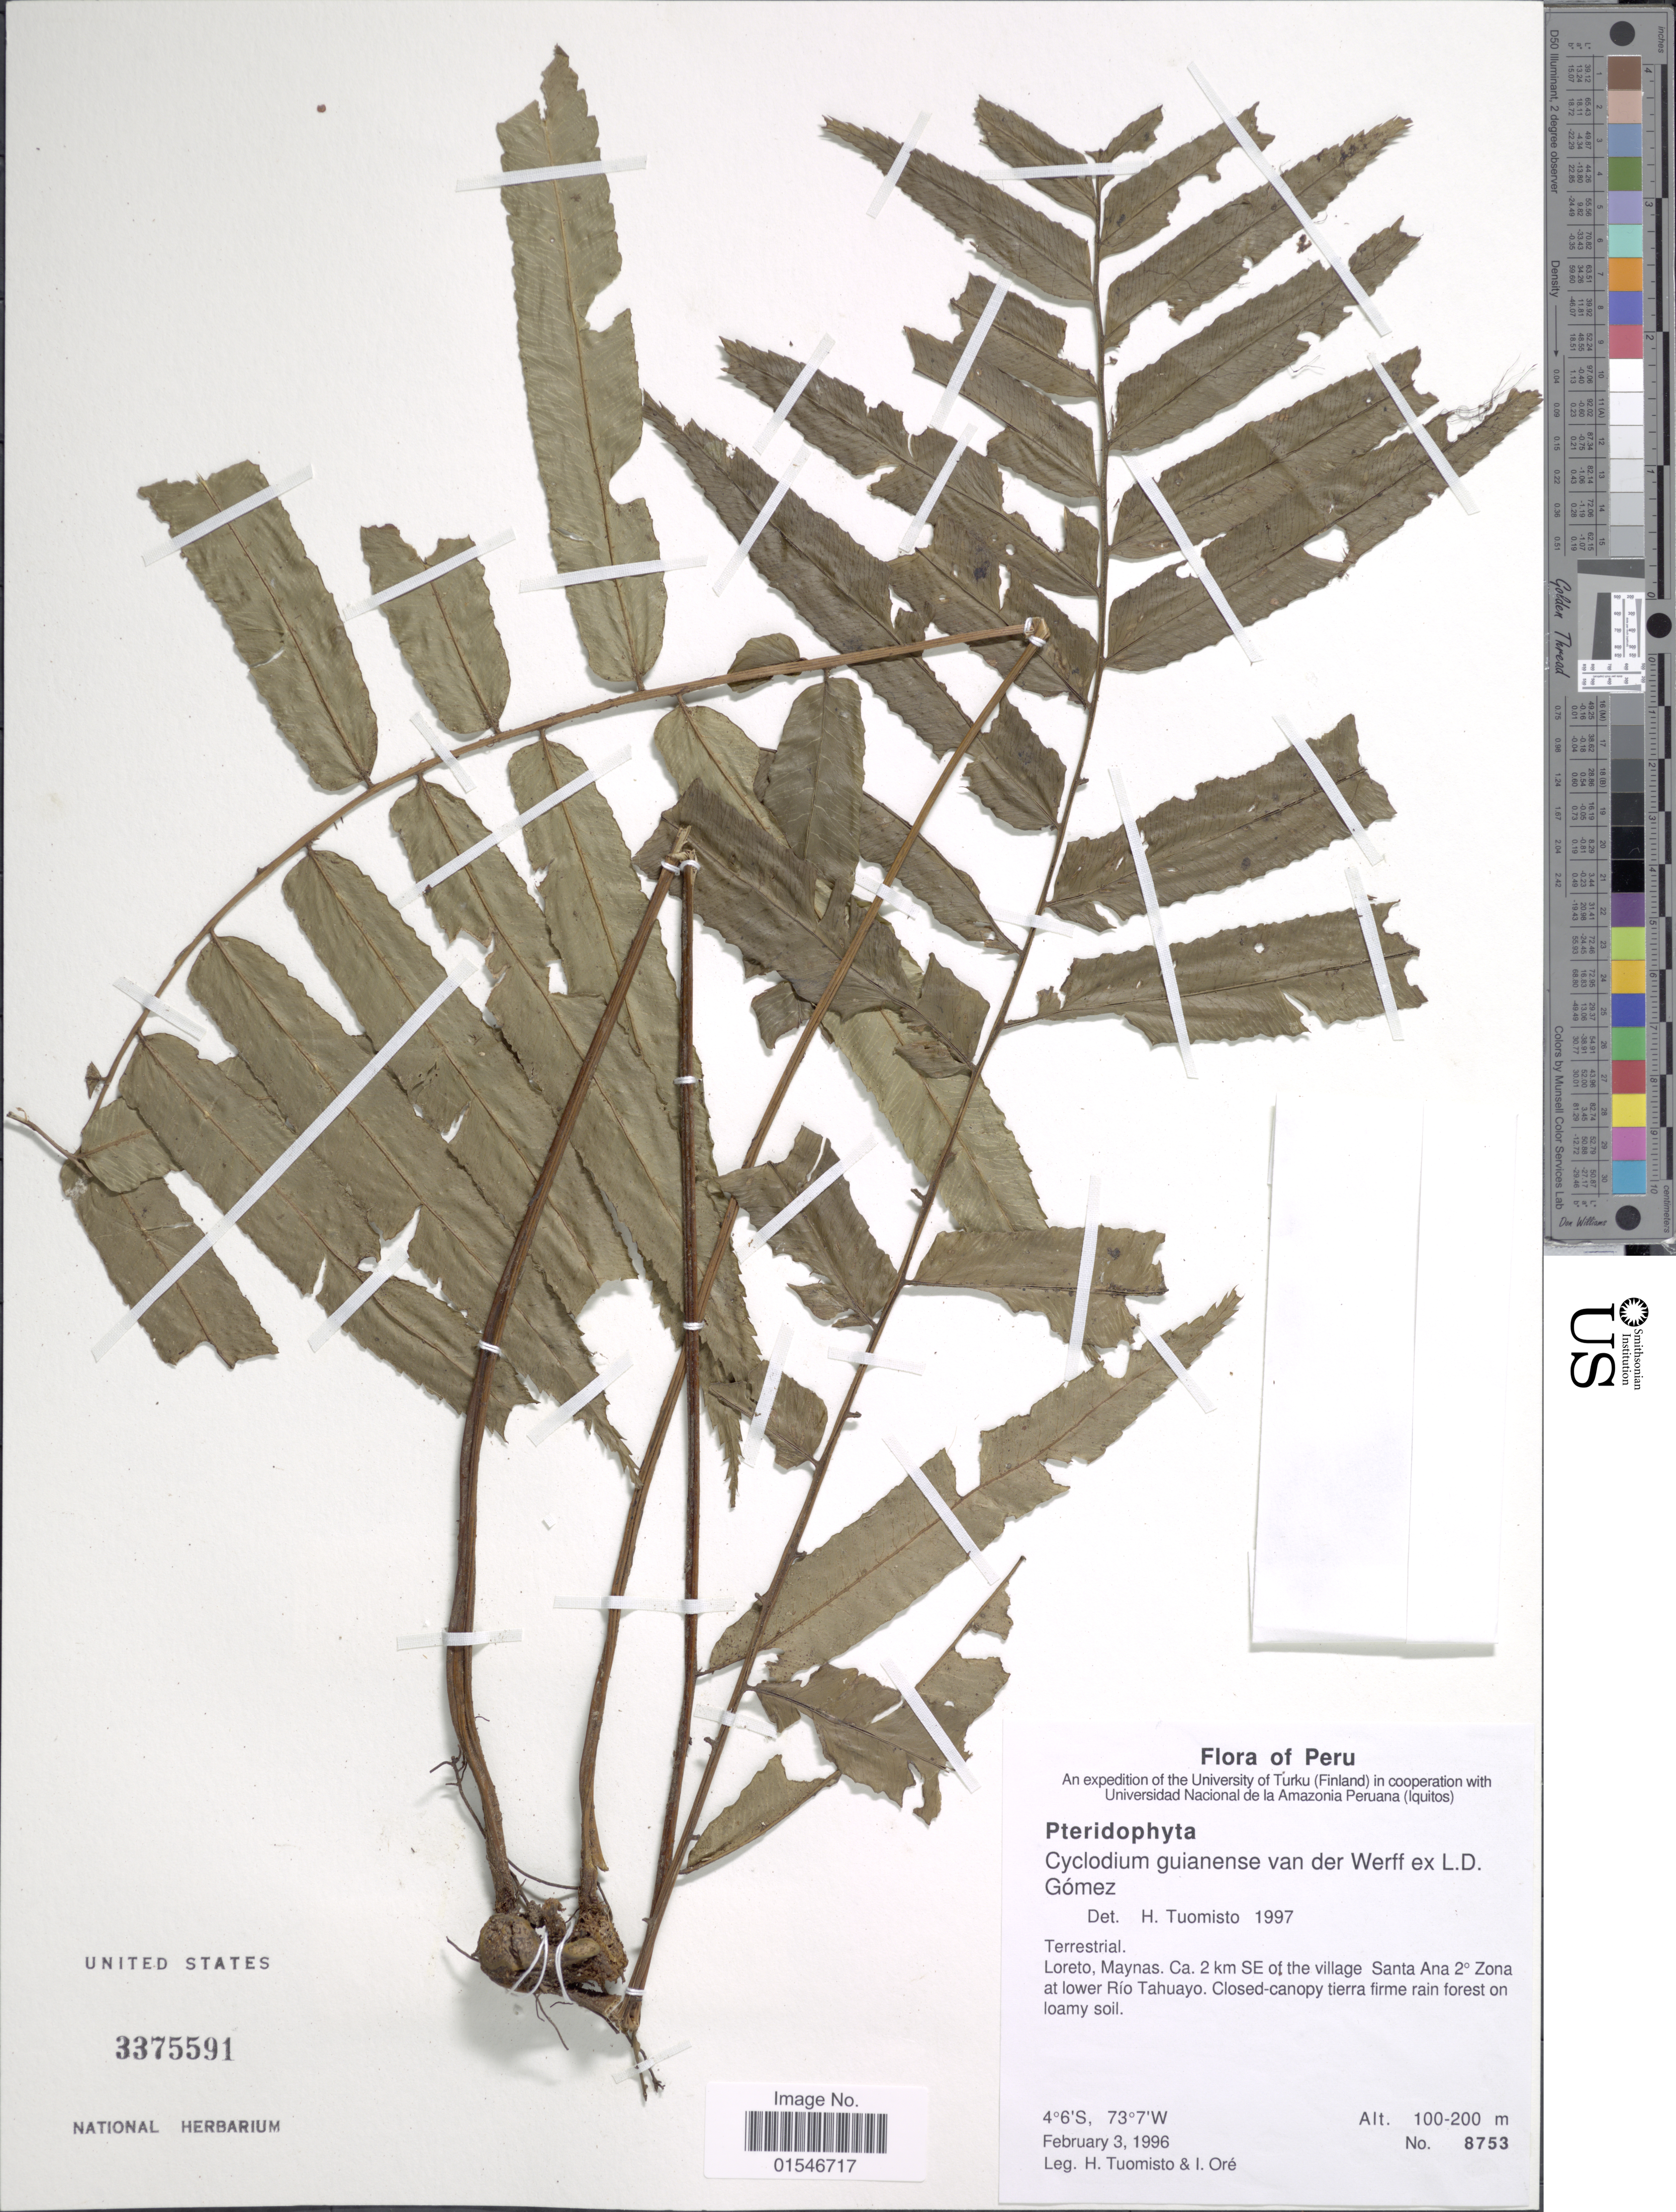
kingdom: Plantae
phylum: Tracheophyta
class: Polypodiopsida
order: Polypodiales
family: Dryopteridaceae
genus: Cyclodium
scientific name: Cyclodium guianense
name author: (Klotzsch) van der Werff ex L.D. Gómez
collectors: H. Tuomisto & I. Oré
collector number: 8753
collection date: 1996-02-03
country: Peru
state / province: Loreto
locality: Maynas. Ca. 2 km SE of the village Santa Ana 2° Zona at lower Río Tahuayo. Closed-canopy tierra firme rain forest on loamy soil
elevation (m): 100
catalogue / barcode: US 3375591